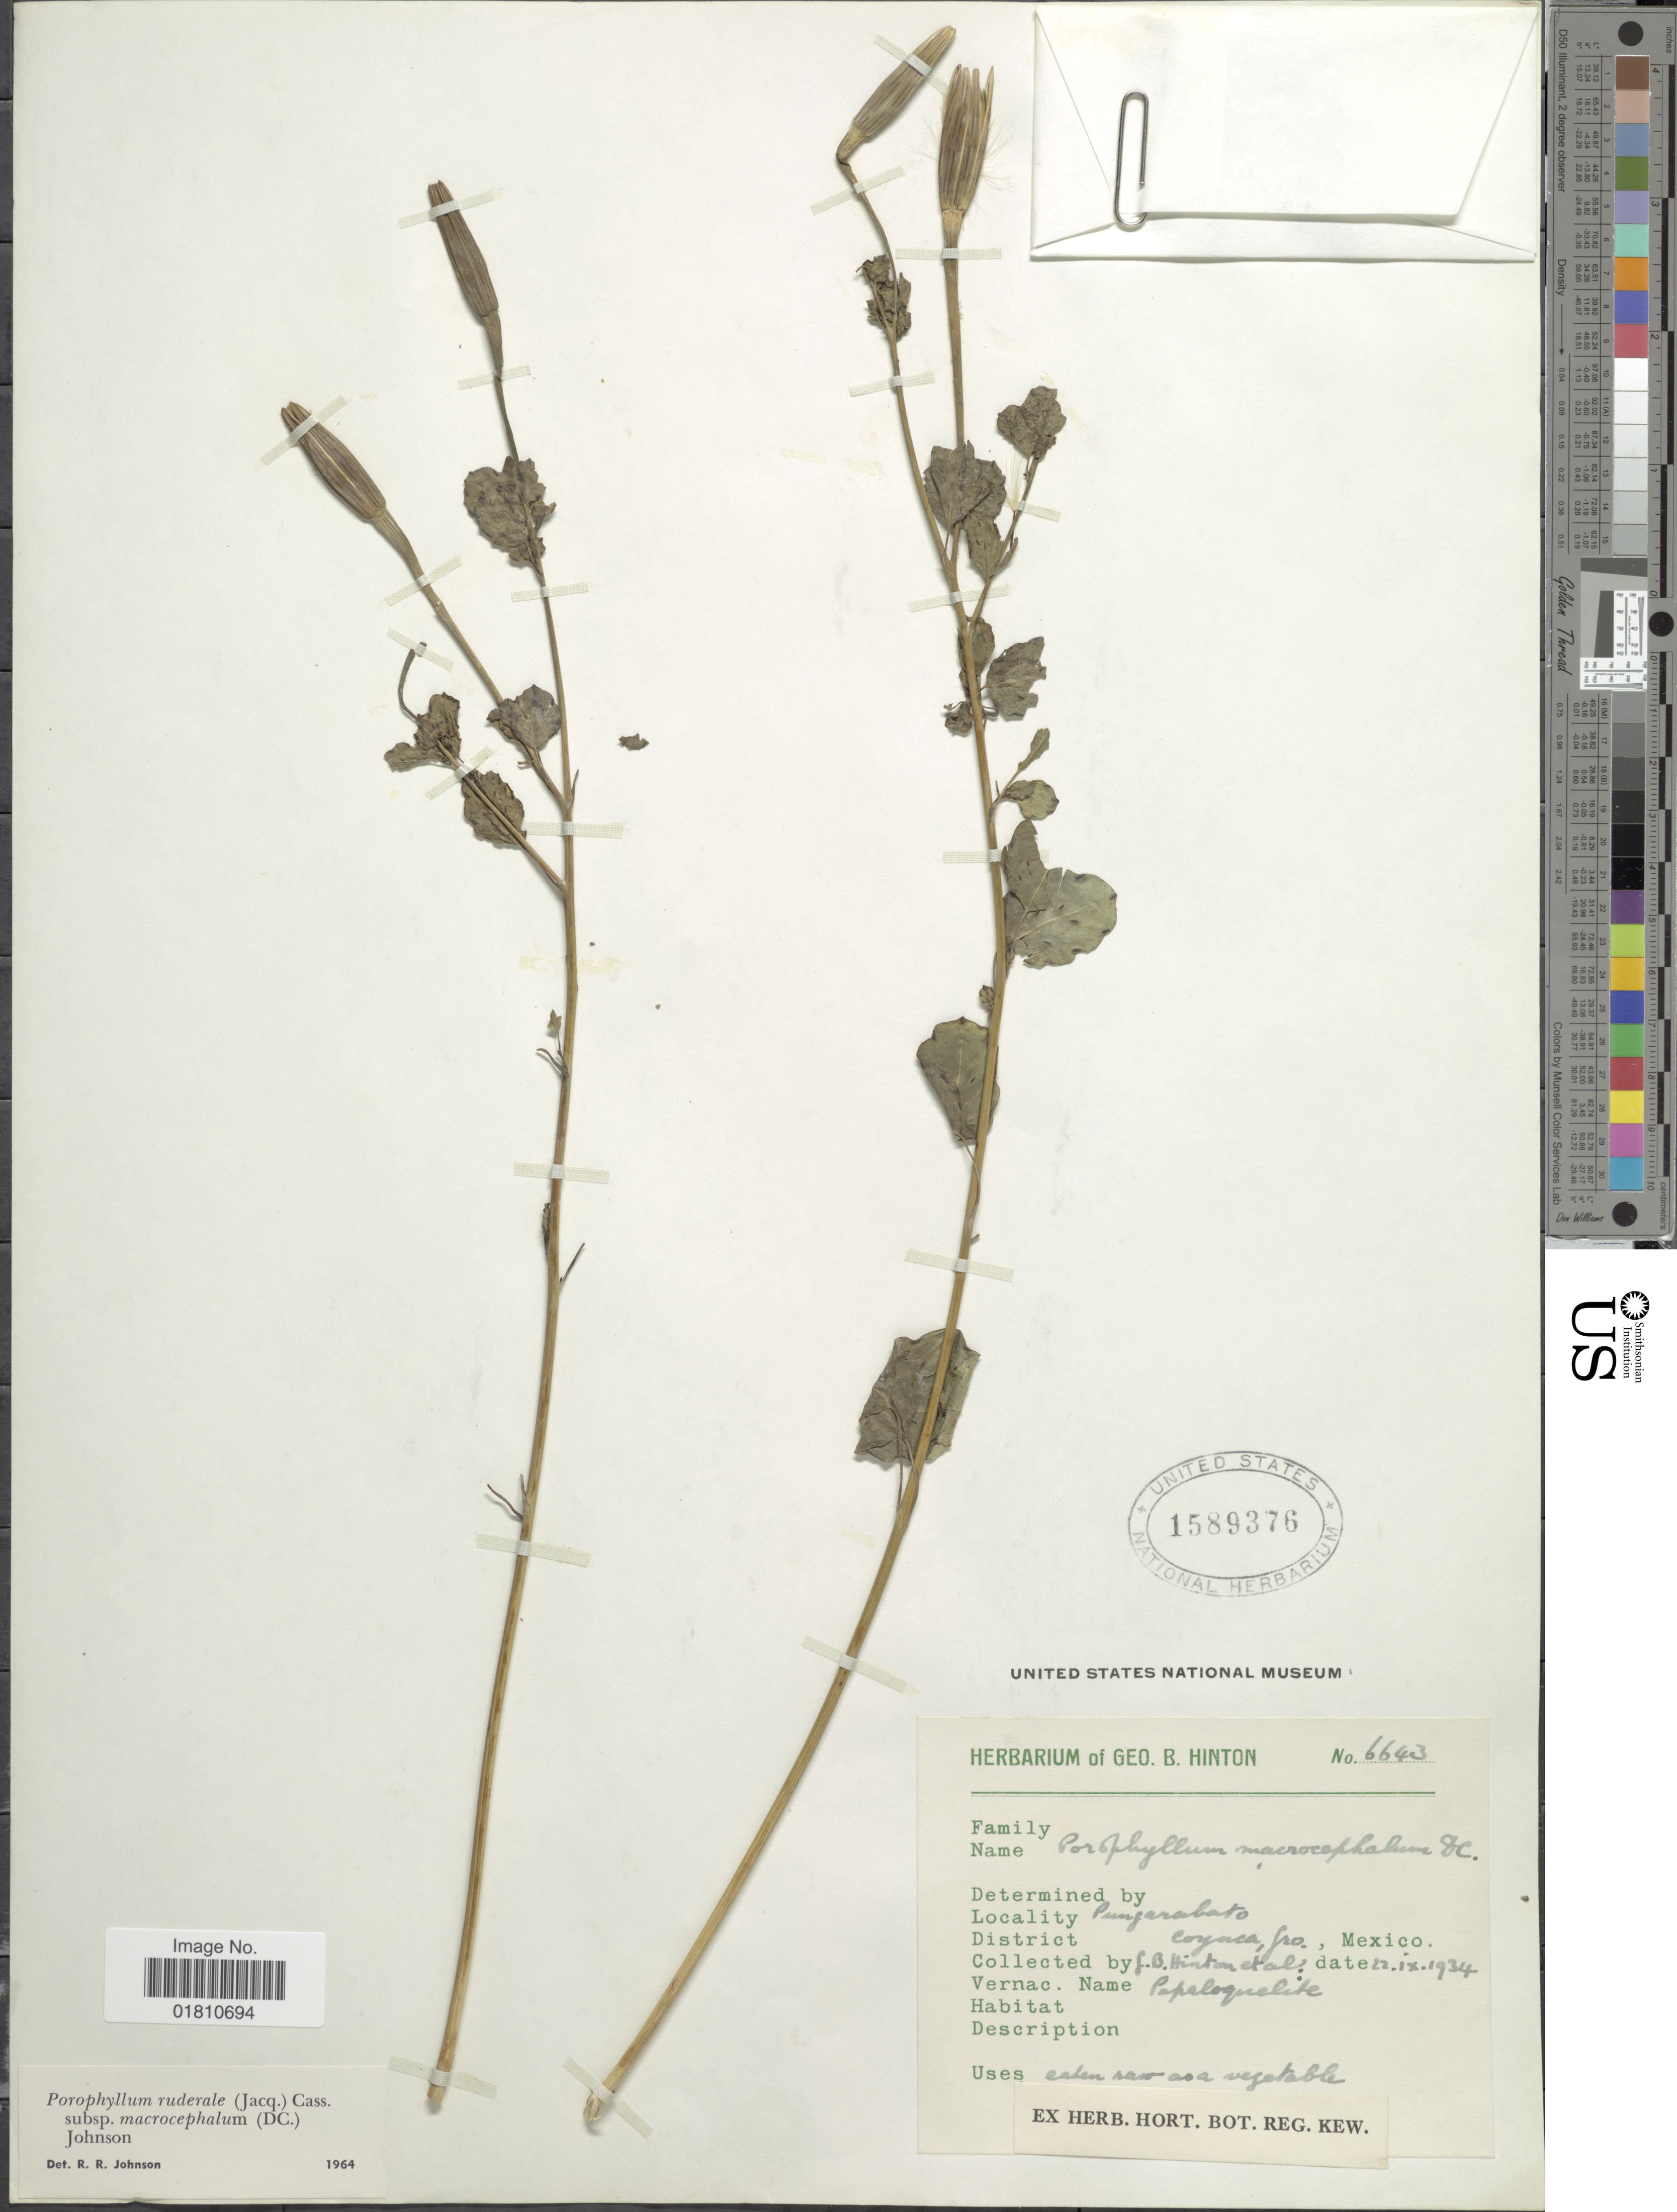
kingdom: Plantae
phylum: Tracheophyta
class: Magnoliopsida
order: Asterales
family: Asteraceae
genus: Porophyllum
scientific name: Porophyllum ruderale subsp. macrocephalum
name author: (DC.) R.R. Johnson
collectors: G. B. Hinton & et al.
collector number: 6643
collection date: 1934-09-12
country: Mexico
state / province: Guerrero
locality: Pungarabato, Coyuca.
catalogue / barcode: US 1589376